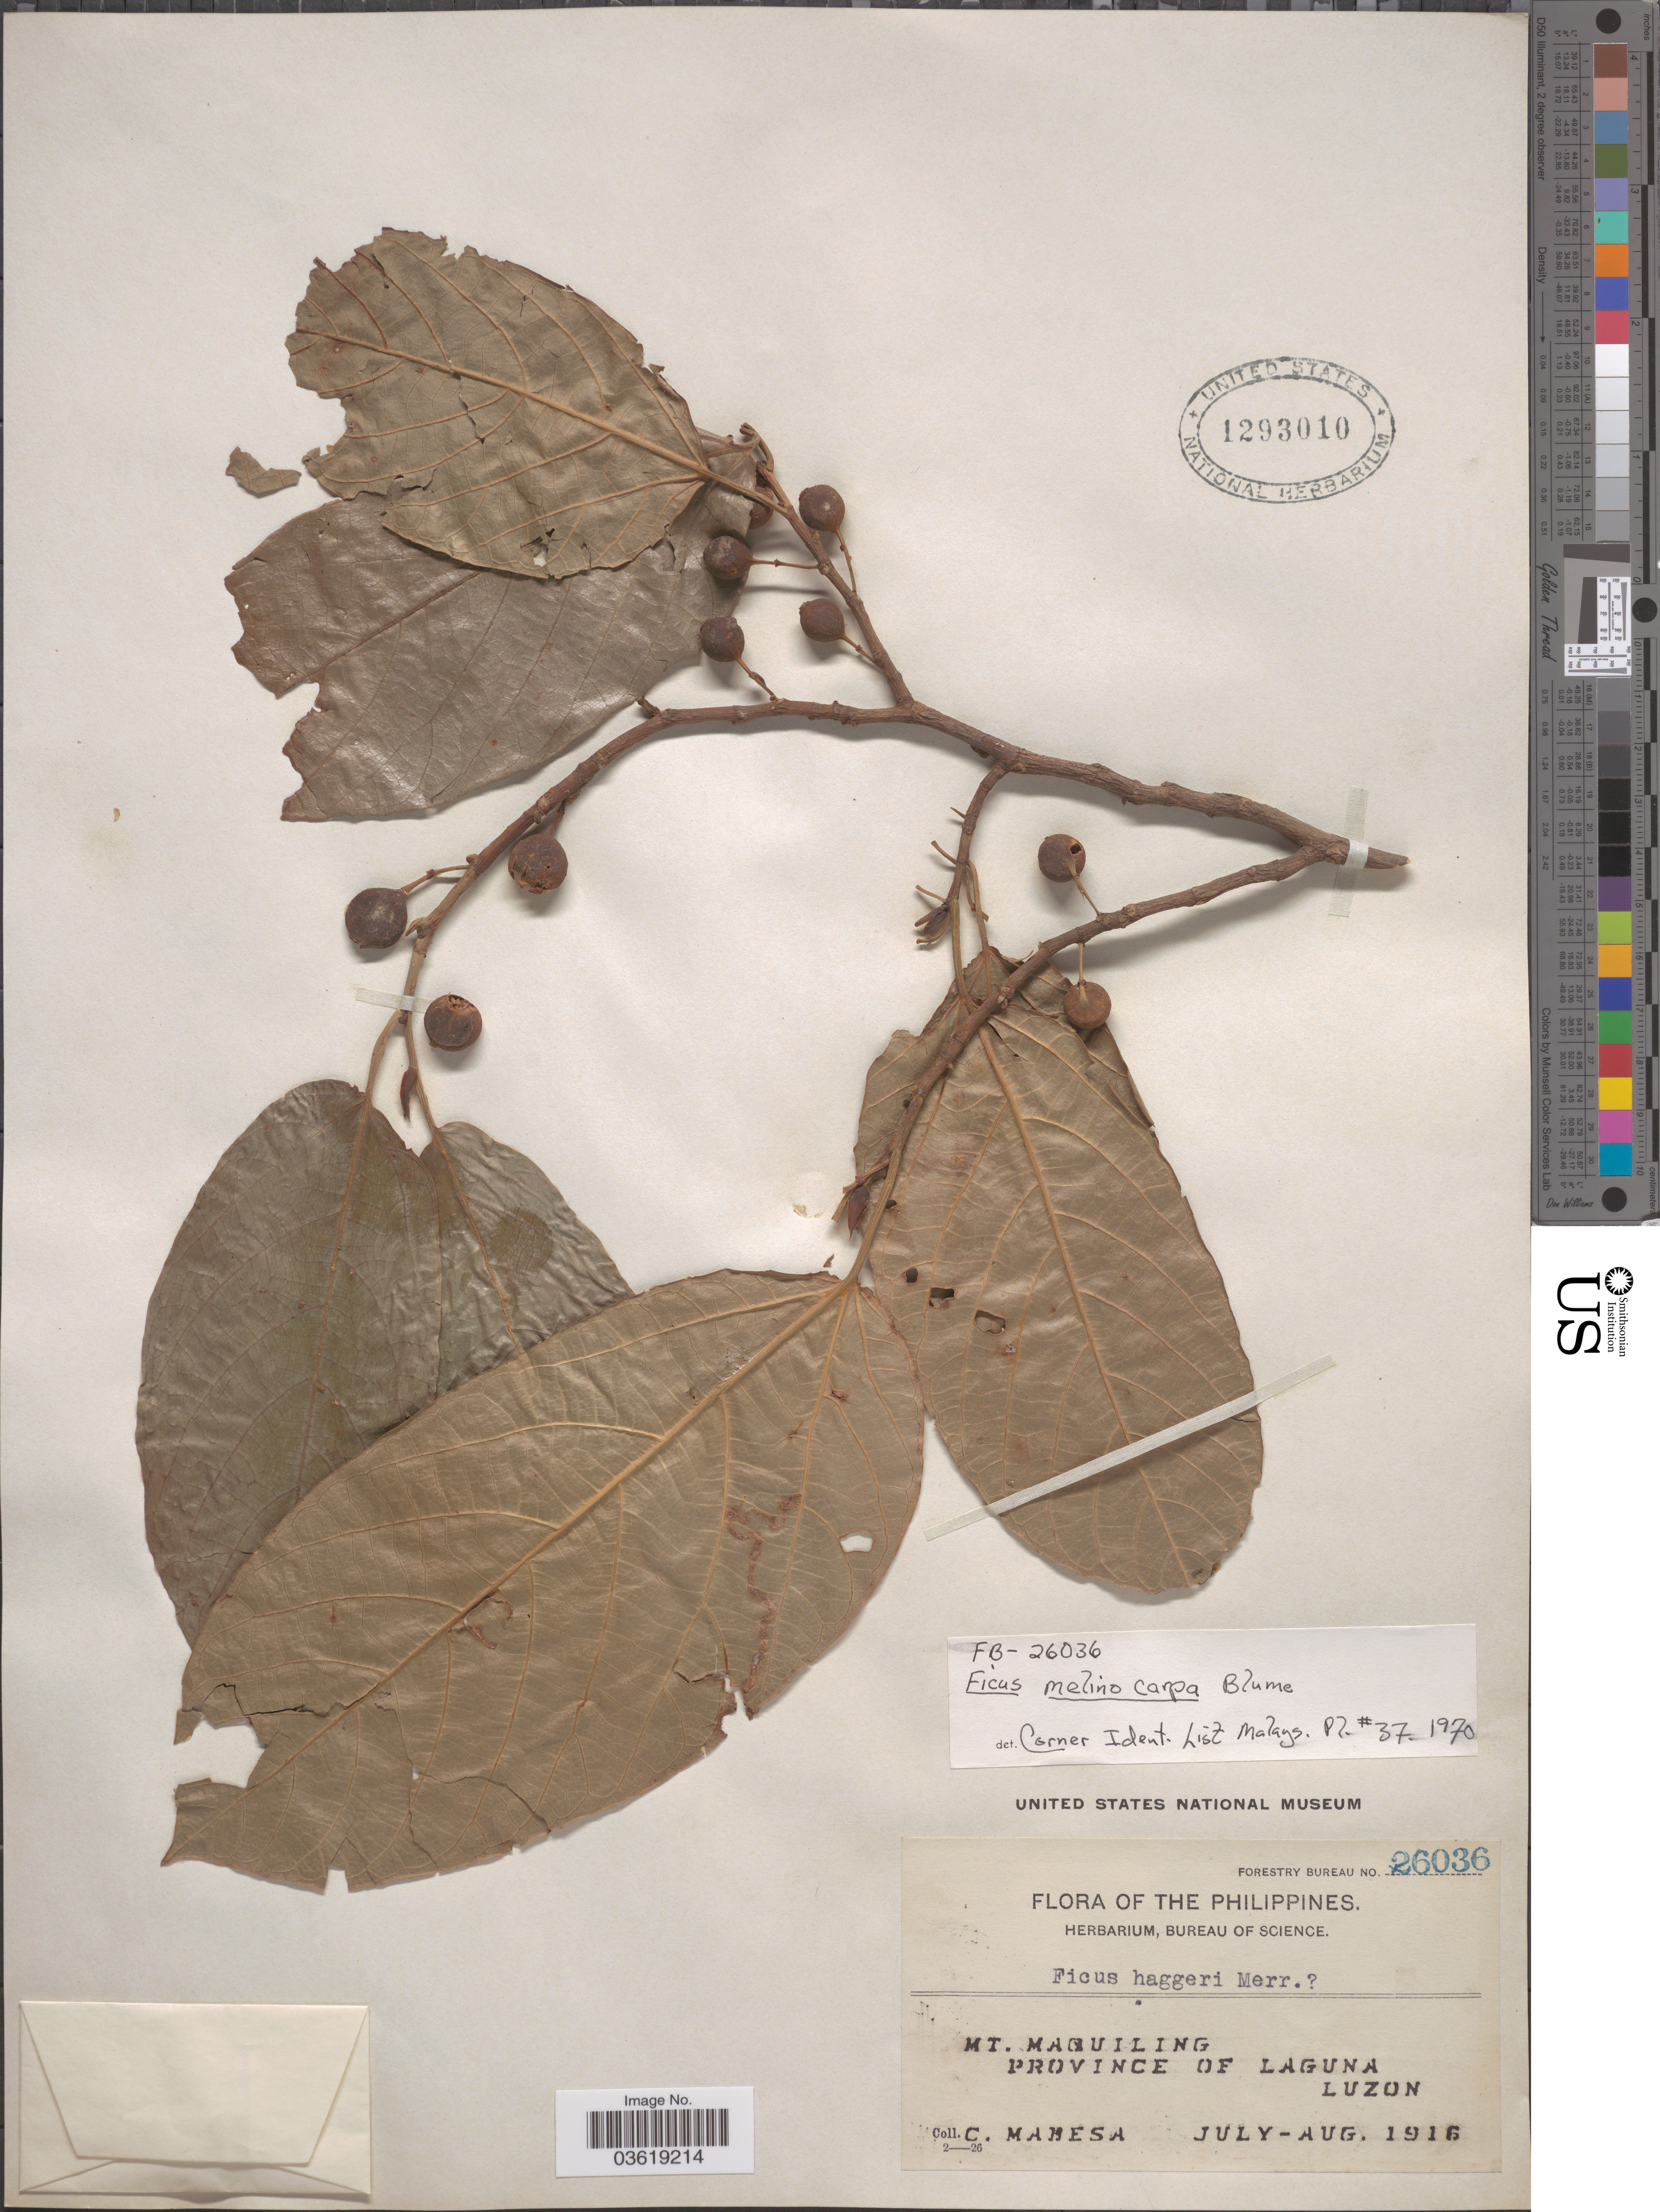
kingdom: Plantae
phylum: Tracheophyta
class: Magnoliopsida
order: Rosales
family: Moraceae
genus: Ficus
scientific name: Ficus melinocarpa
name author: Blume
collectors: C. Mabesa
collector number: Forestry Bureau 26036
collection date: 1916-07/1916-08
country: Philippines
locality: Mt. Maquiling, Province of Laguna, Luzon.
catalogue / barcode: US 1293010